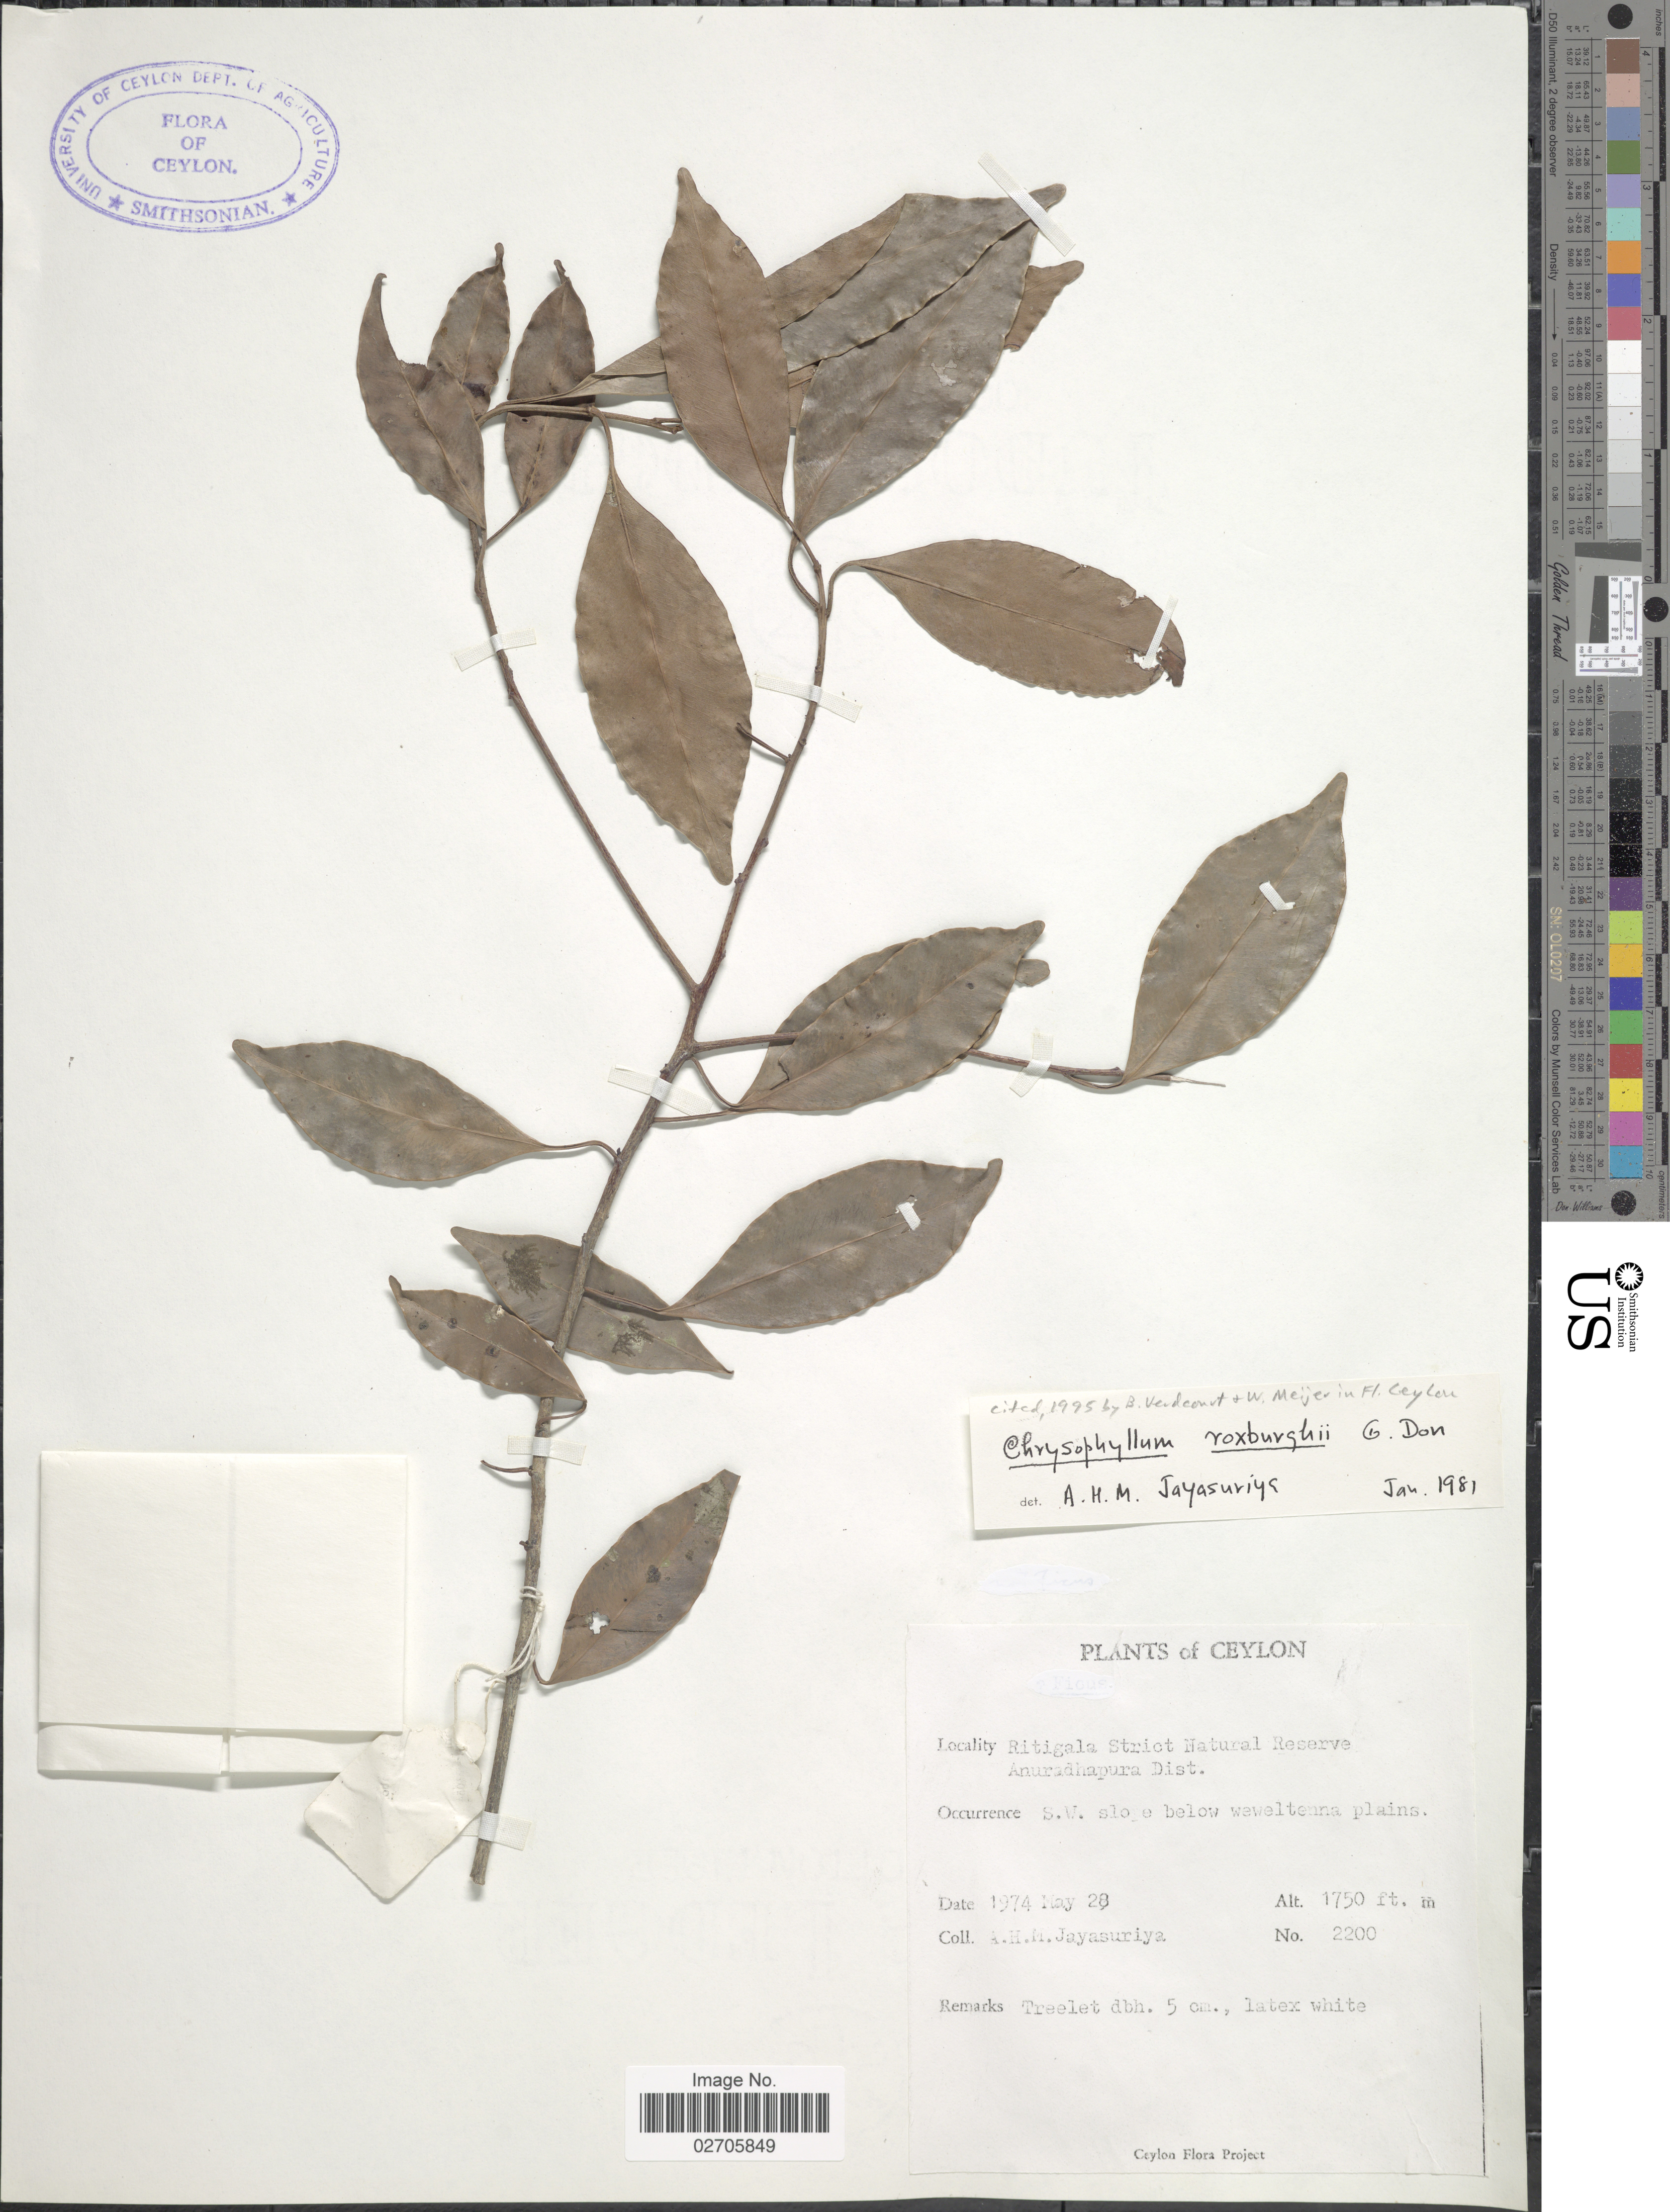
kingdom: Plantae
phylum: Tracheophyta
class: Magnoliopsida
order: Ericales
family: Sapotaceae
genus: Chrysophyllum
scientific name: Chrysophyllum roxburghii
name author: G. Don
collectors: A. H. Jayasuriya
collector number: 2200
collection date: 1974-05-28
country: Sri Lanka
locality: Ceylon, Ritigala Strict Natural Reserve Anuradhapura Distr, S.W. slope below weweltenna plains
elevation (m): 533